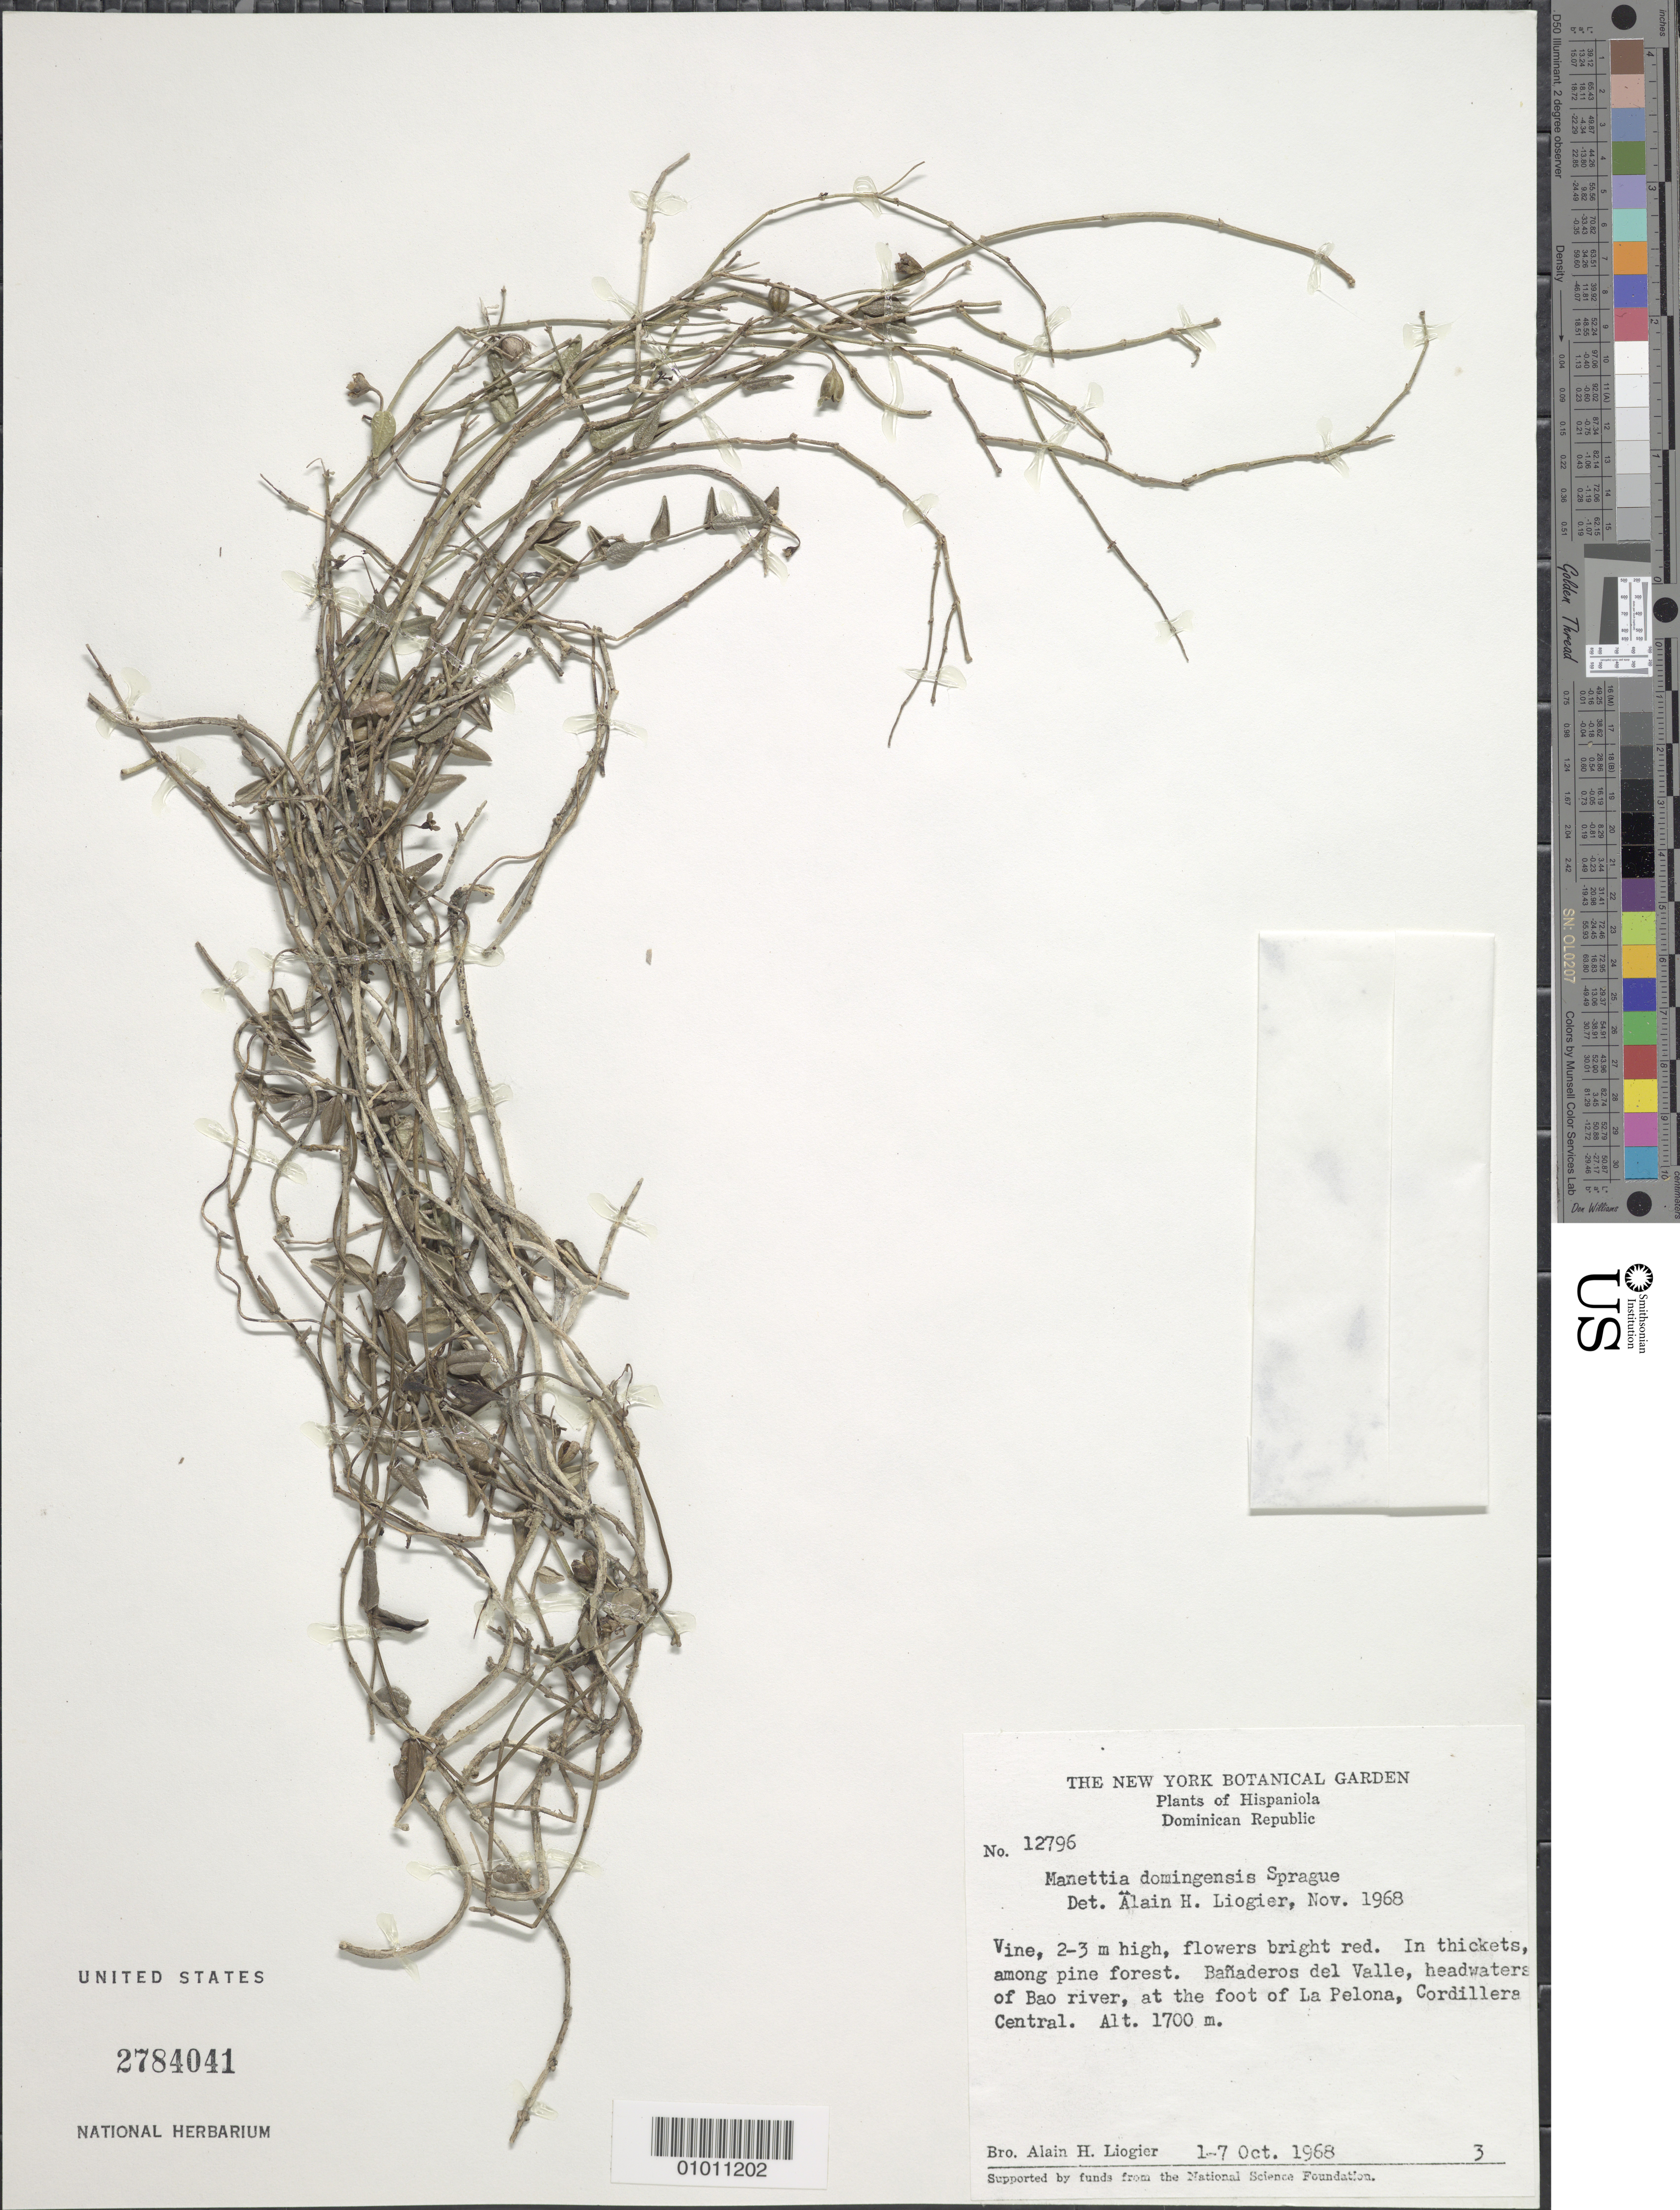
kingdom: Plantae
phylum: Tracheophyta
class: Magnoliopsida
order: Gentianales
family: Rubiaceae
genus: Manettia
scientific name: Manettia domingensis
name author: Sprague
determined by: Liogier, Alain H.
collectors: A. H. Liogier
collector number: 12796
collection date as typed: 01 Oct 1968 to 07 Oct 1968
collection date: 1968-10-01/1968-10-07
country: Dominican Republic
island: Hispaniola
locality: Cordillera Central, Bañaderos del Valle, headwaters of Bao River, at the foot of La Pelona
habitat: In thickets, among pine forest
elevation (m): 1700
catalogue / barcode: US 2784041